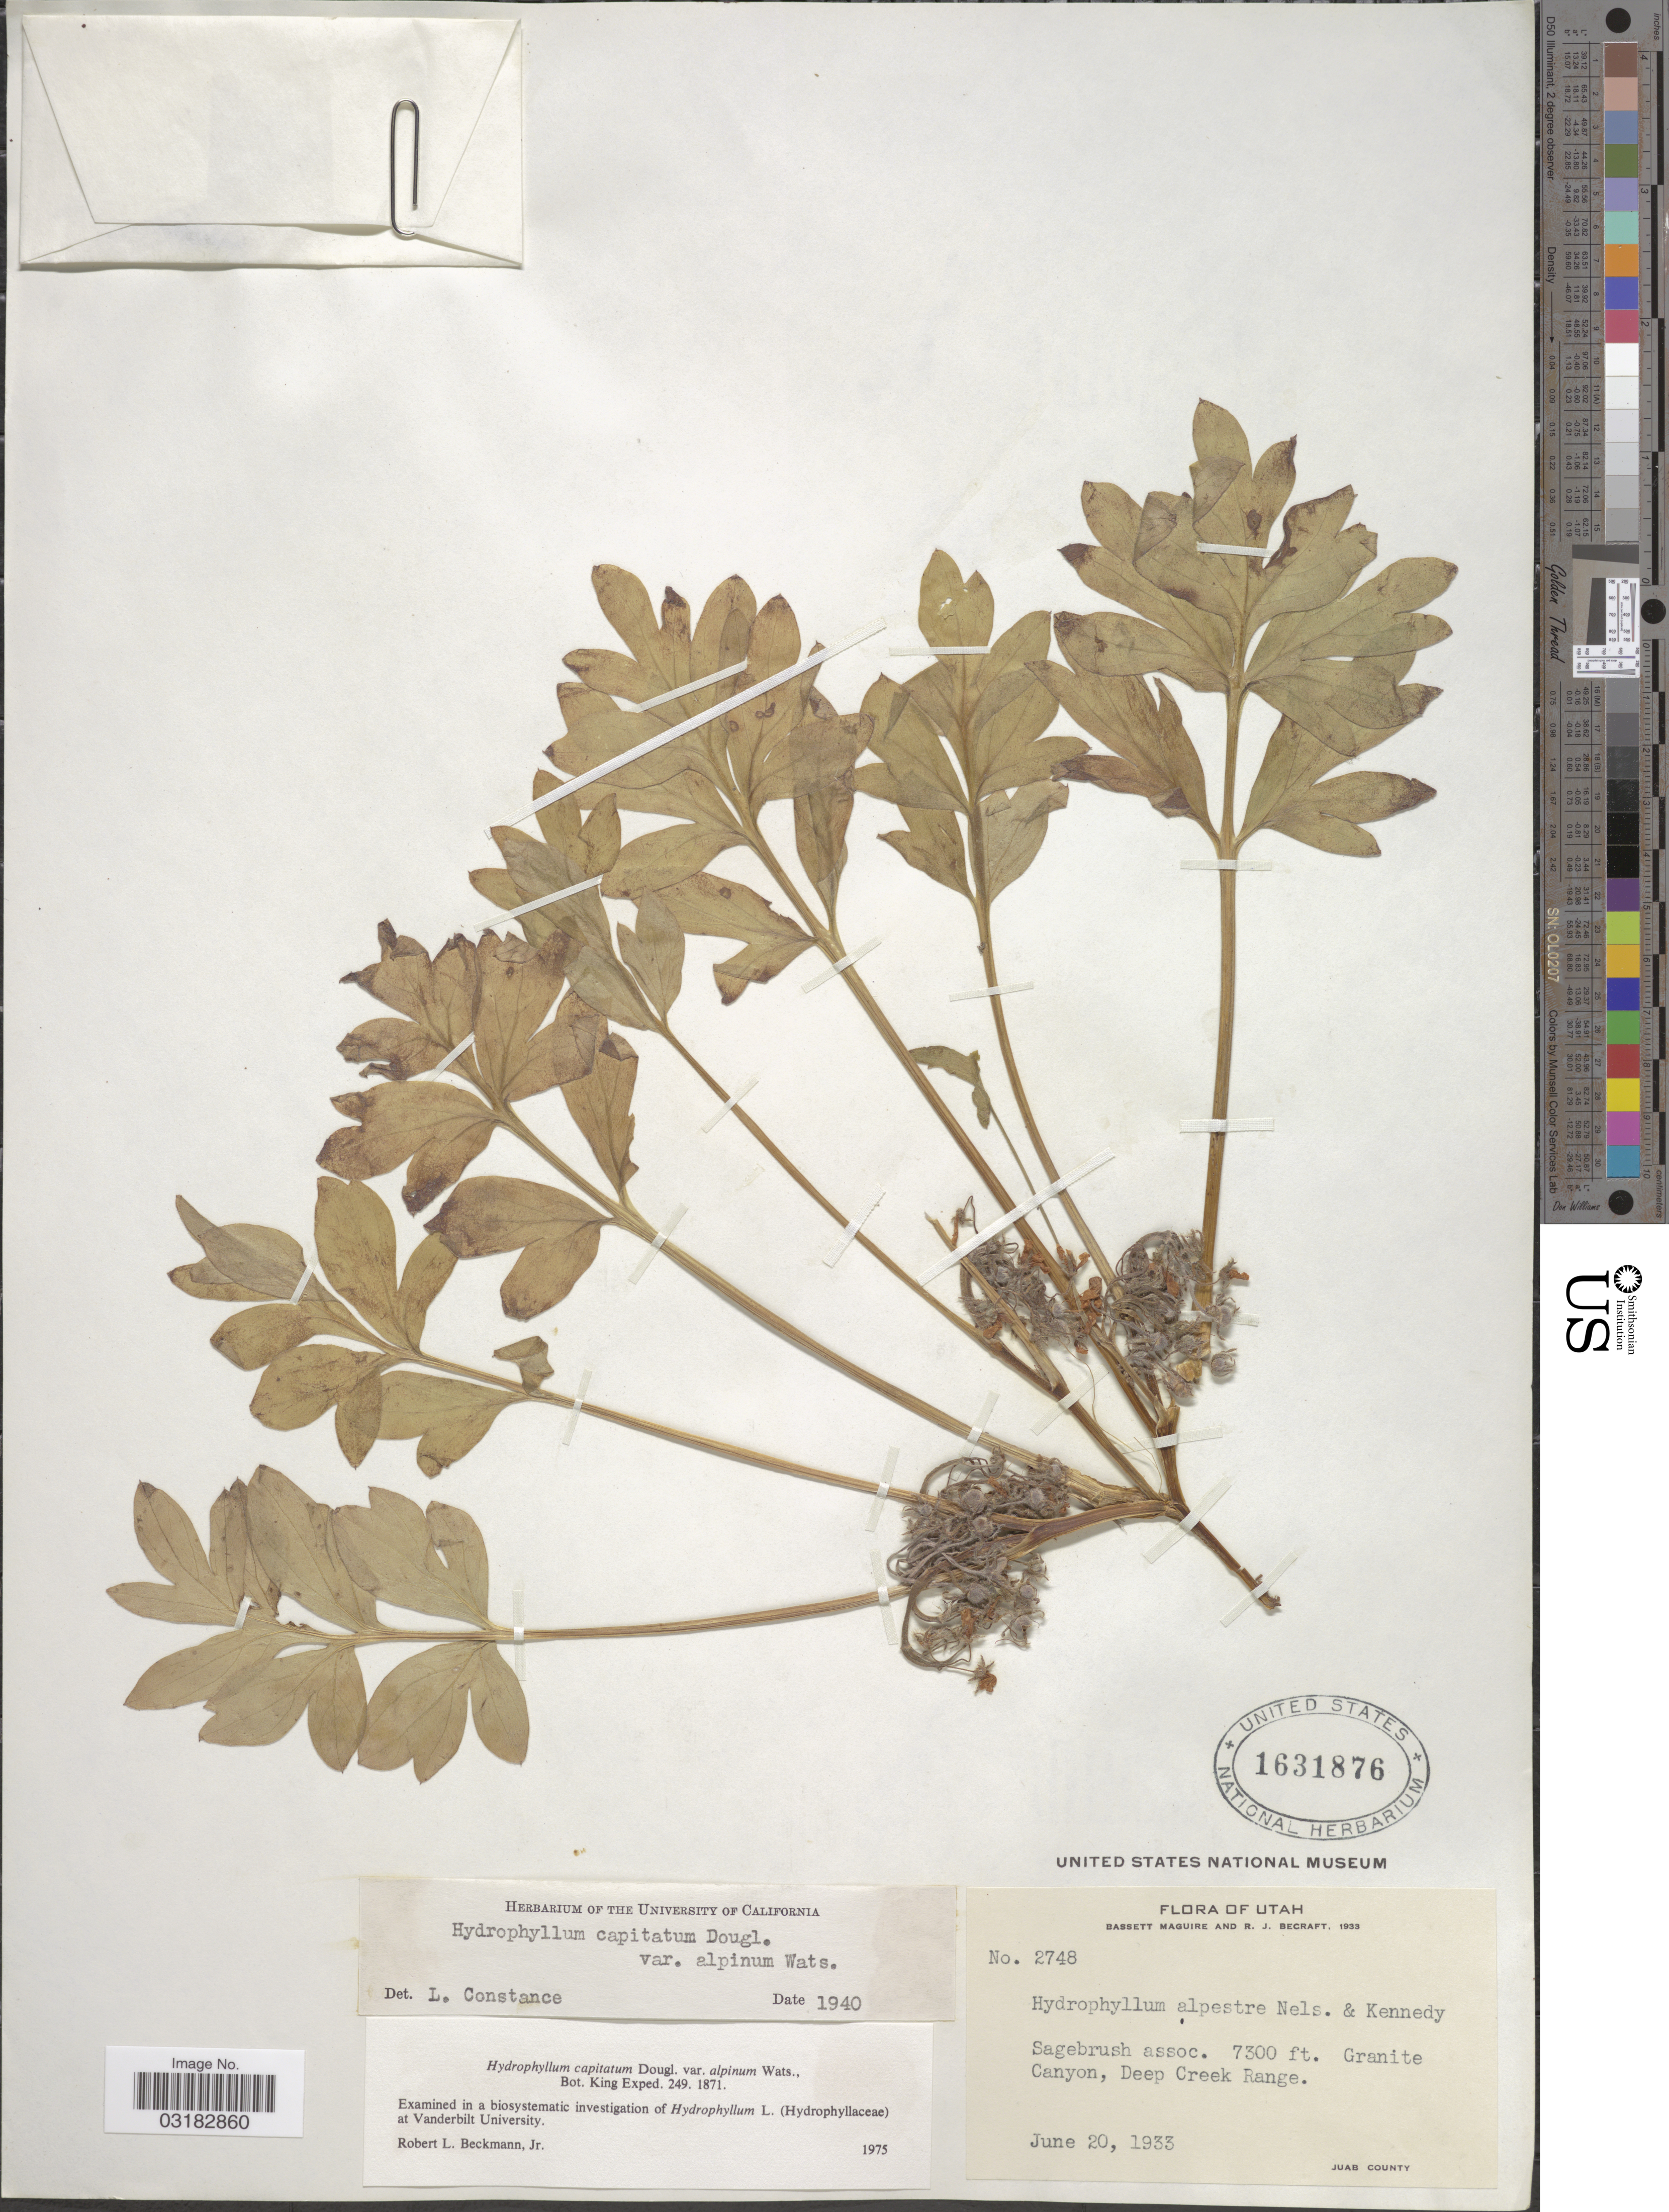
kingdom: Plantae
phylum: Tracheophyta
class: Magnoliopsida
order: Boraginales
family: Hydrophyllaceae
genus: Hydrophyllum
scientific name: Hydrophyllum capitatum var. alpinum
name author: S. Watson in C. King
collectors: B. Maguire & R. Becraft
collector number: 2748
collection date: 1933-06-20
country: United States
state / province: Utah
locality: Granite Canyon, Deep Creek Range. Juab County.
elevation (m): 2225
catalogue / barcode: US 1631876